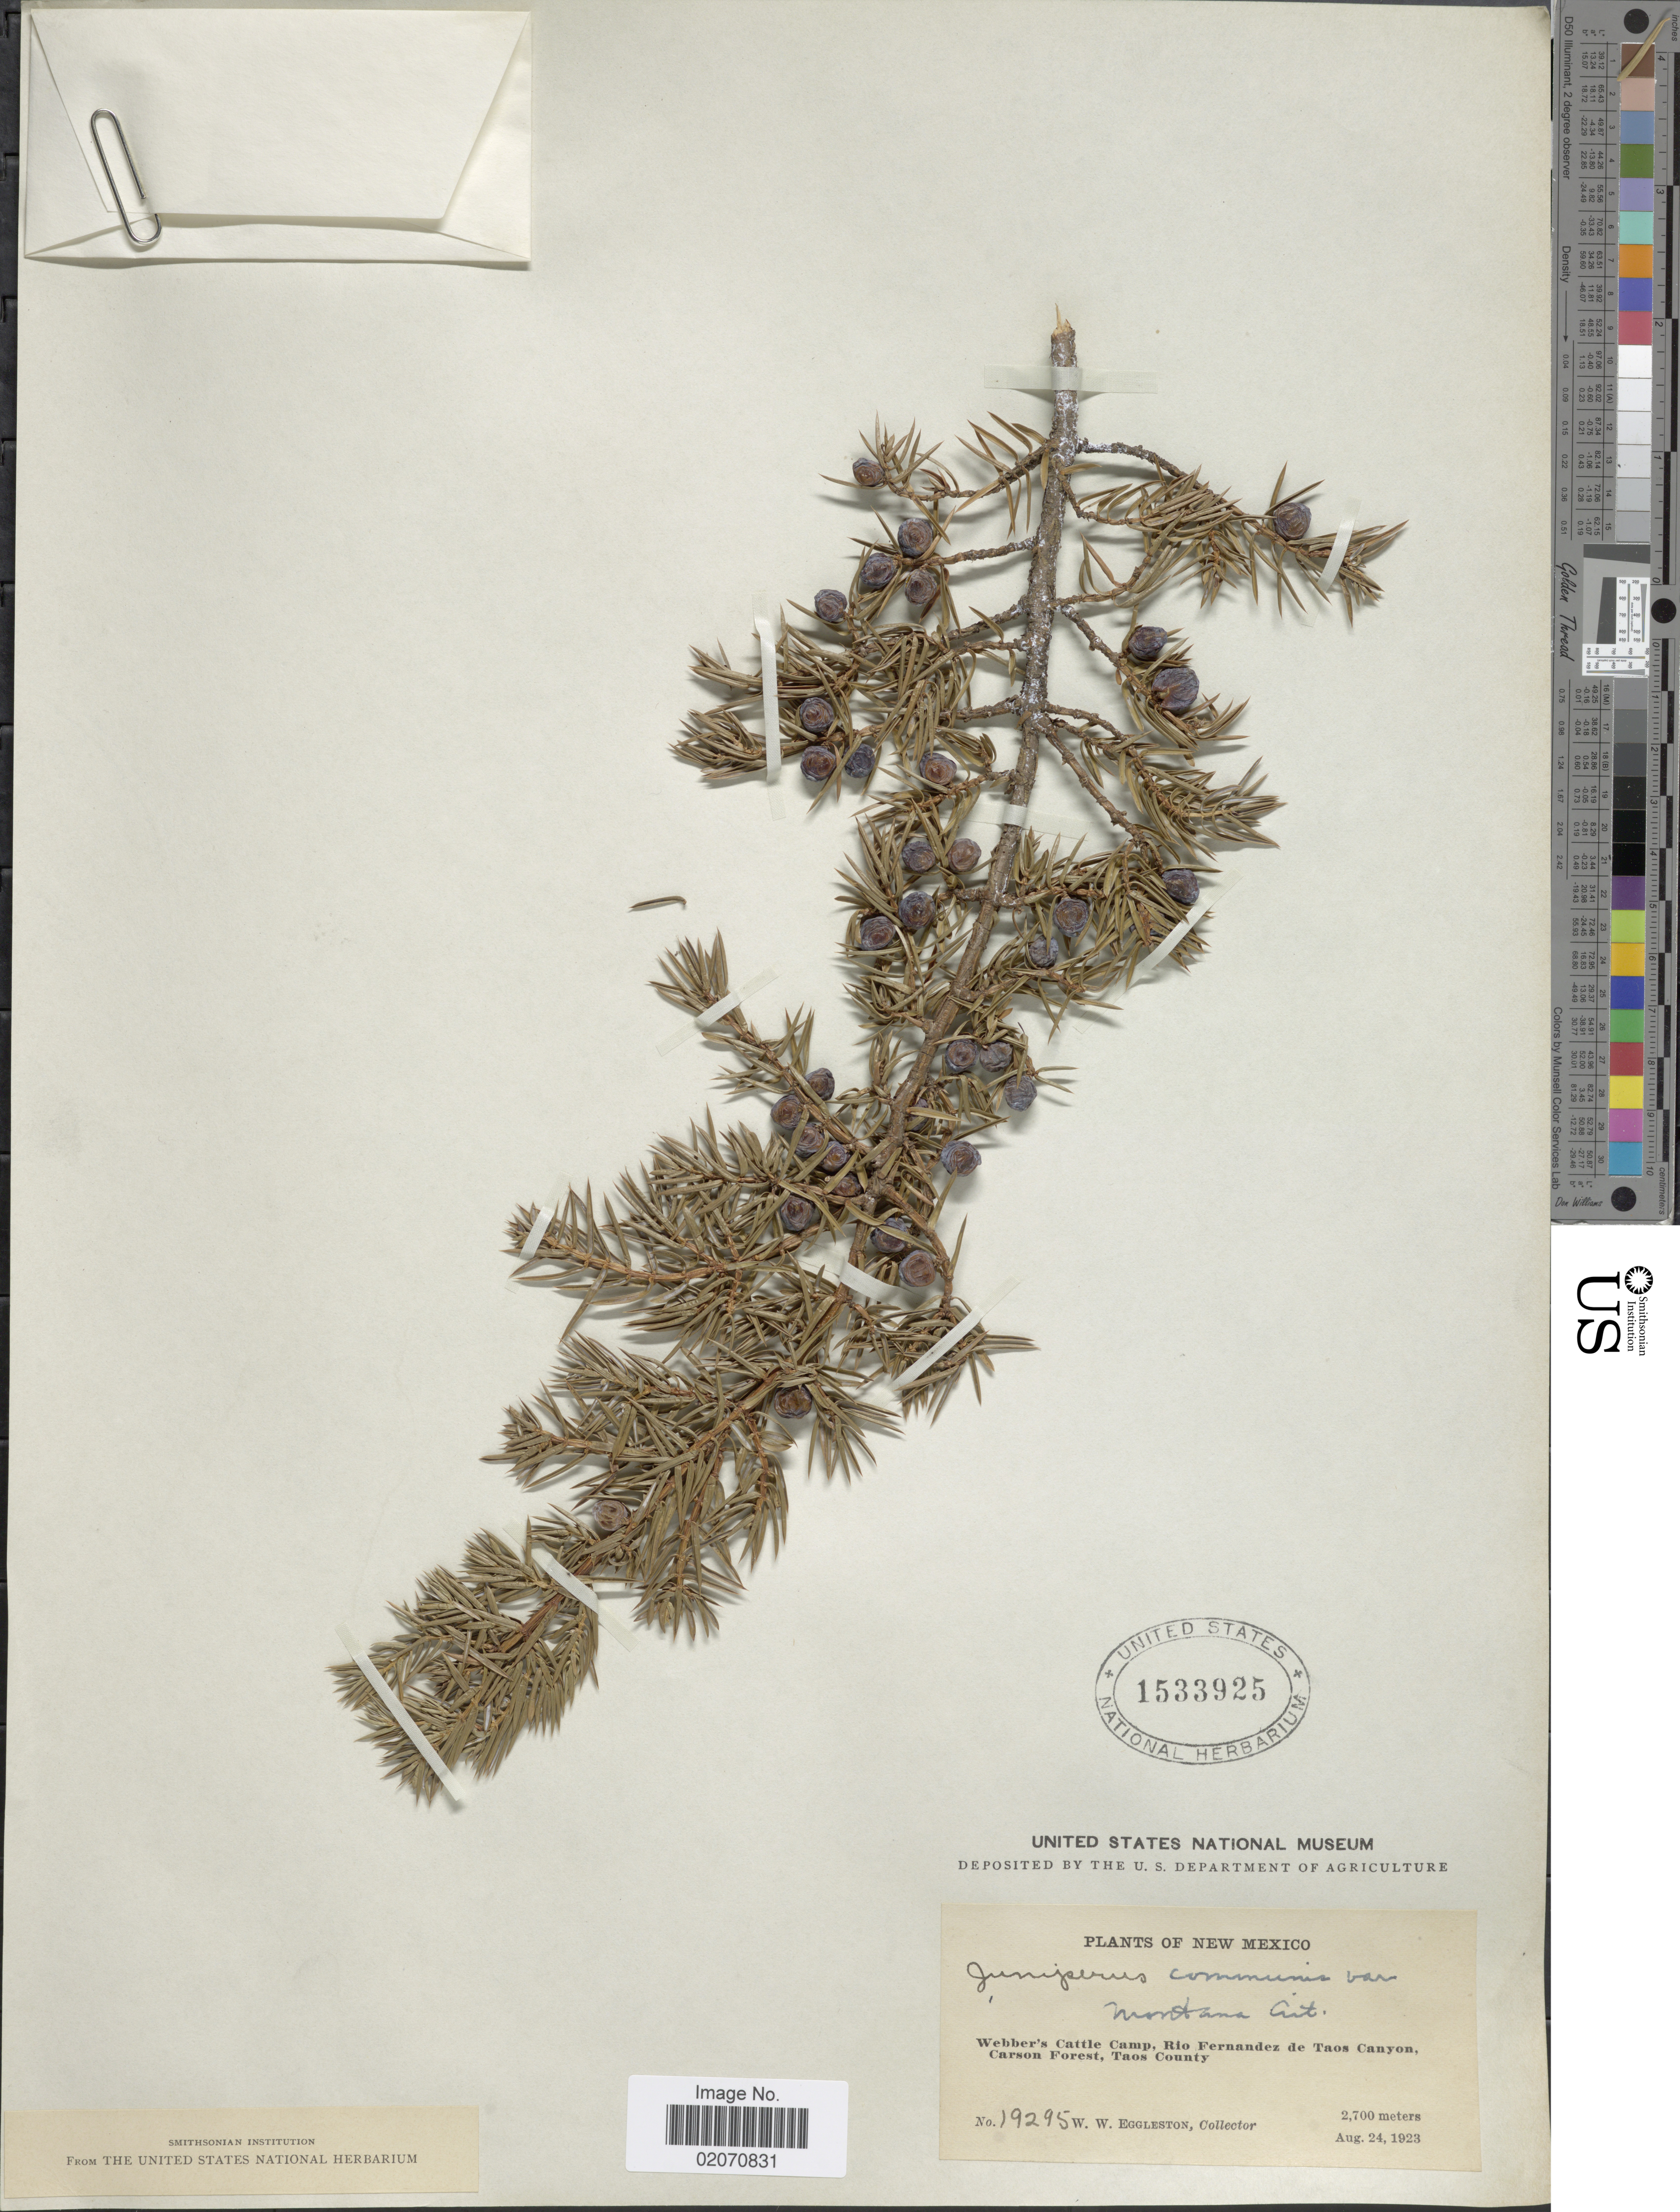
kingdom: Plantae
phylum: Tracheophyta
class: Pinopsida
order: Pinales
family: Cupressaceae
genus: Juniperus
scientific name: Juniperus communis subsp. nana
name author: (Willd.) Syme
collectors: W. W. Eggleston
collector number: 19295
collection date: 1923-08-24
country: United States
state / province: New Mexico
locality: Webber's Cattle Camp, Rio Fernandez de Taos Canyon, Carson Forest, taos County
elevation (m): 2700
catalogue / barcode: US 1533925